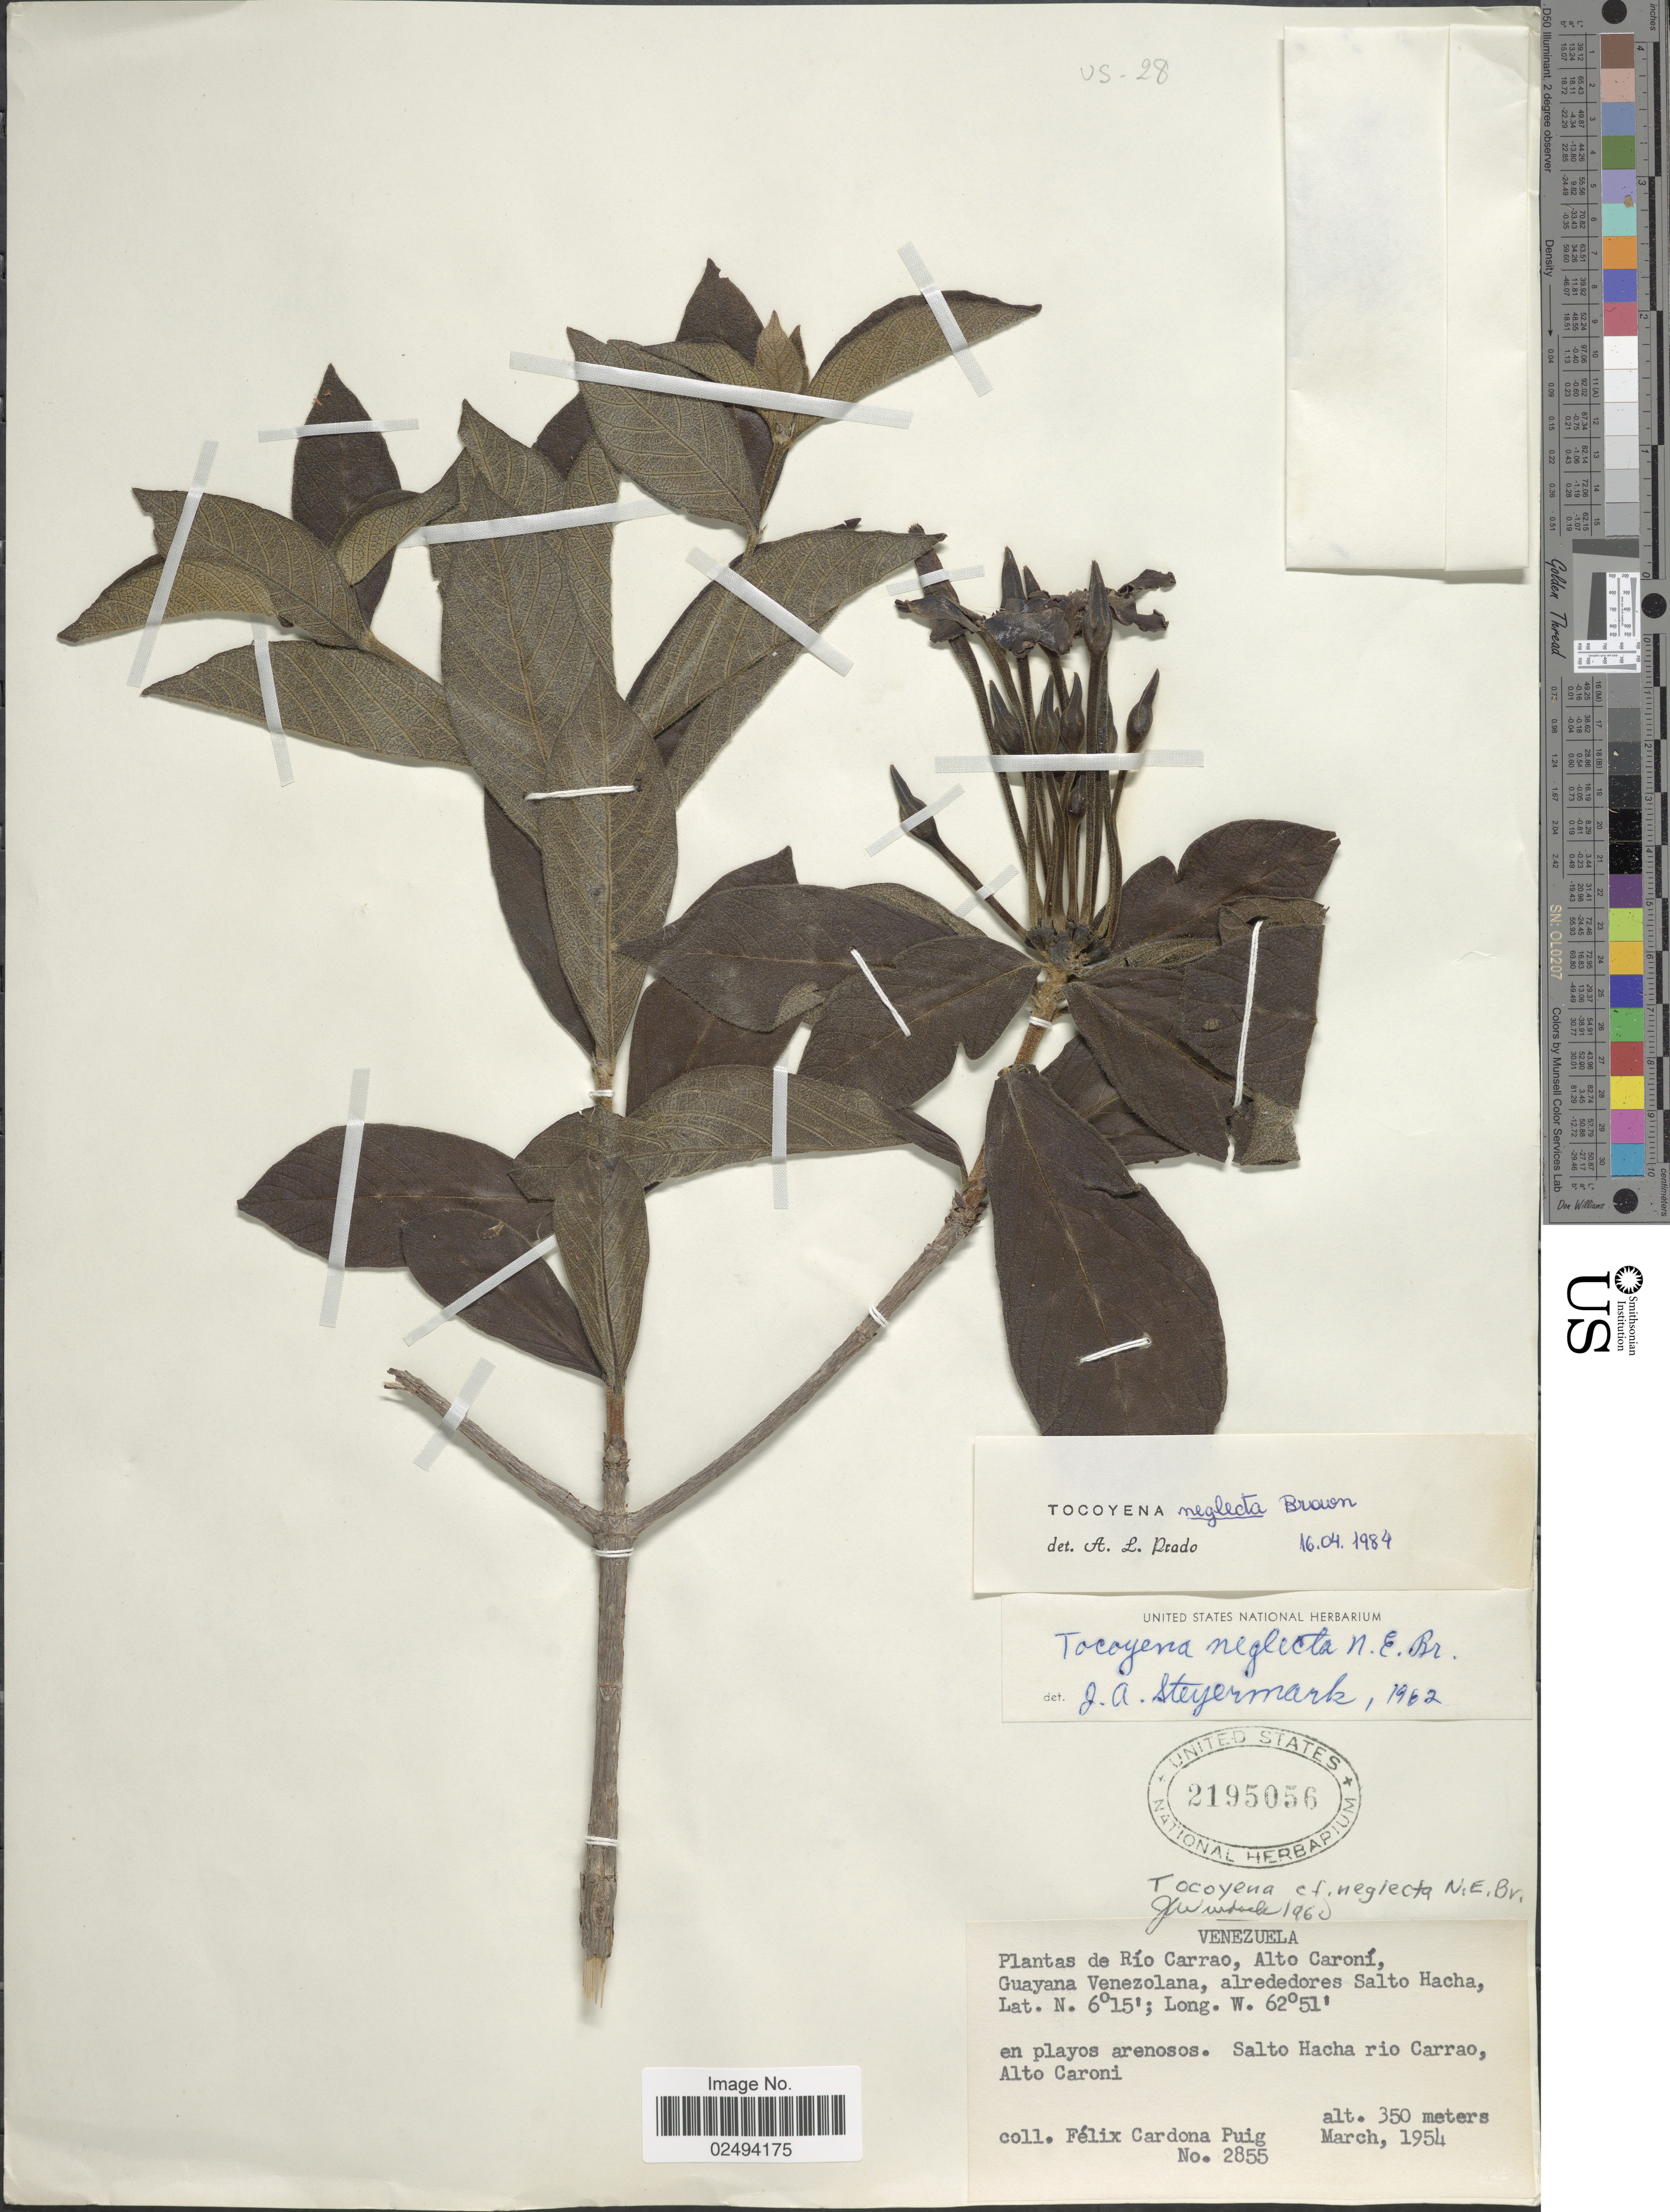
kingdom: Plantae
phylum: Tracheophyta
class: Magnoliopsida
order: Gentianales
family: Rubiaceae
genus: Tocoyena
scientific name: Tocoyena neglecta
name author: N.E. Br.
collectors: F. Cardona Puig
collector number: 2855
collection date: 1954-03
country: Venezuela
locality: Río Carrao, Alto Caroní, Guayana Venezolana, alrededores Salto Hacha, en playas arenosos. Salto Hacha rio Carrao, Alto Caroni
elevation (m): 350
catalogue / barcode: US 2195056